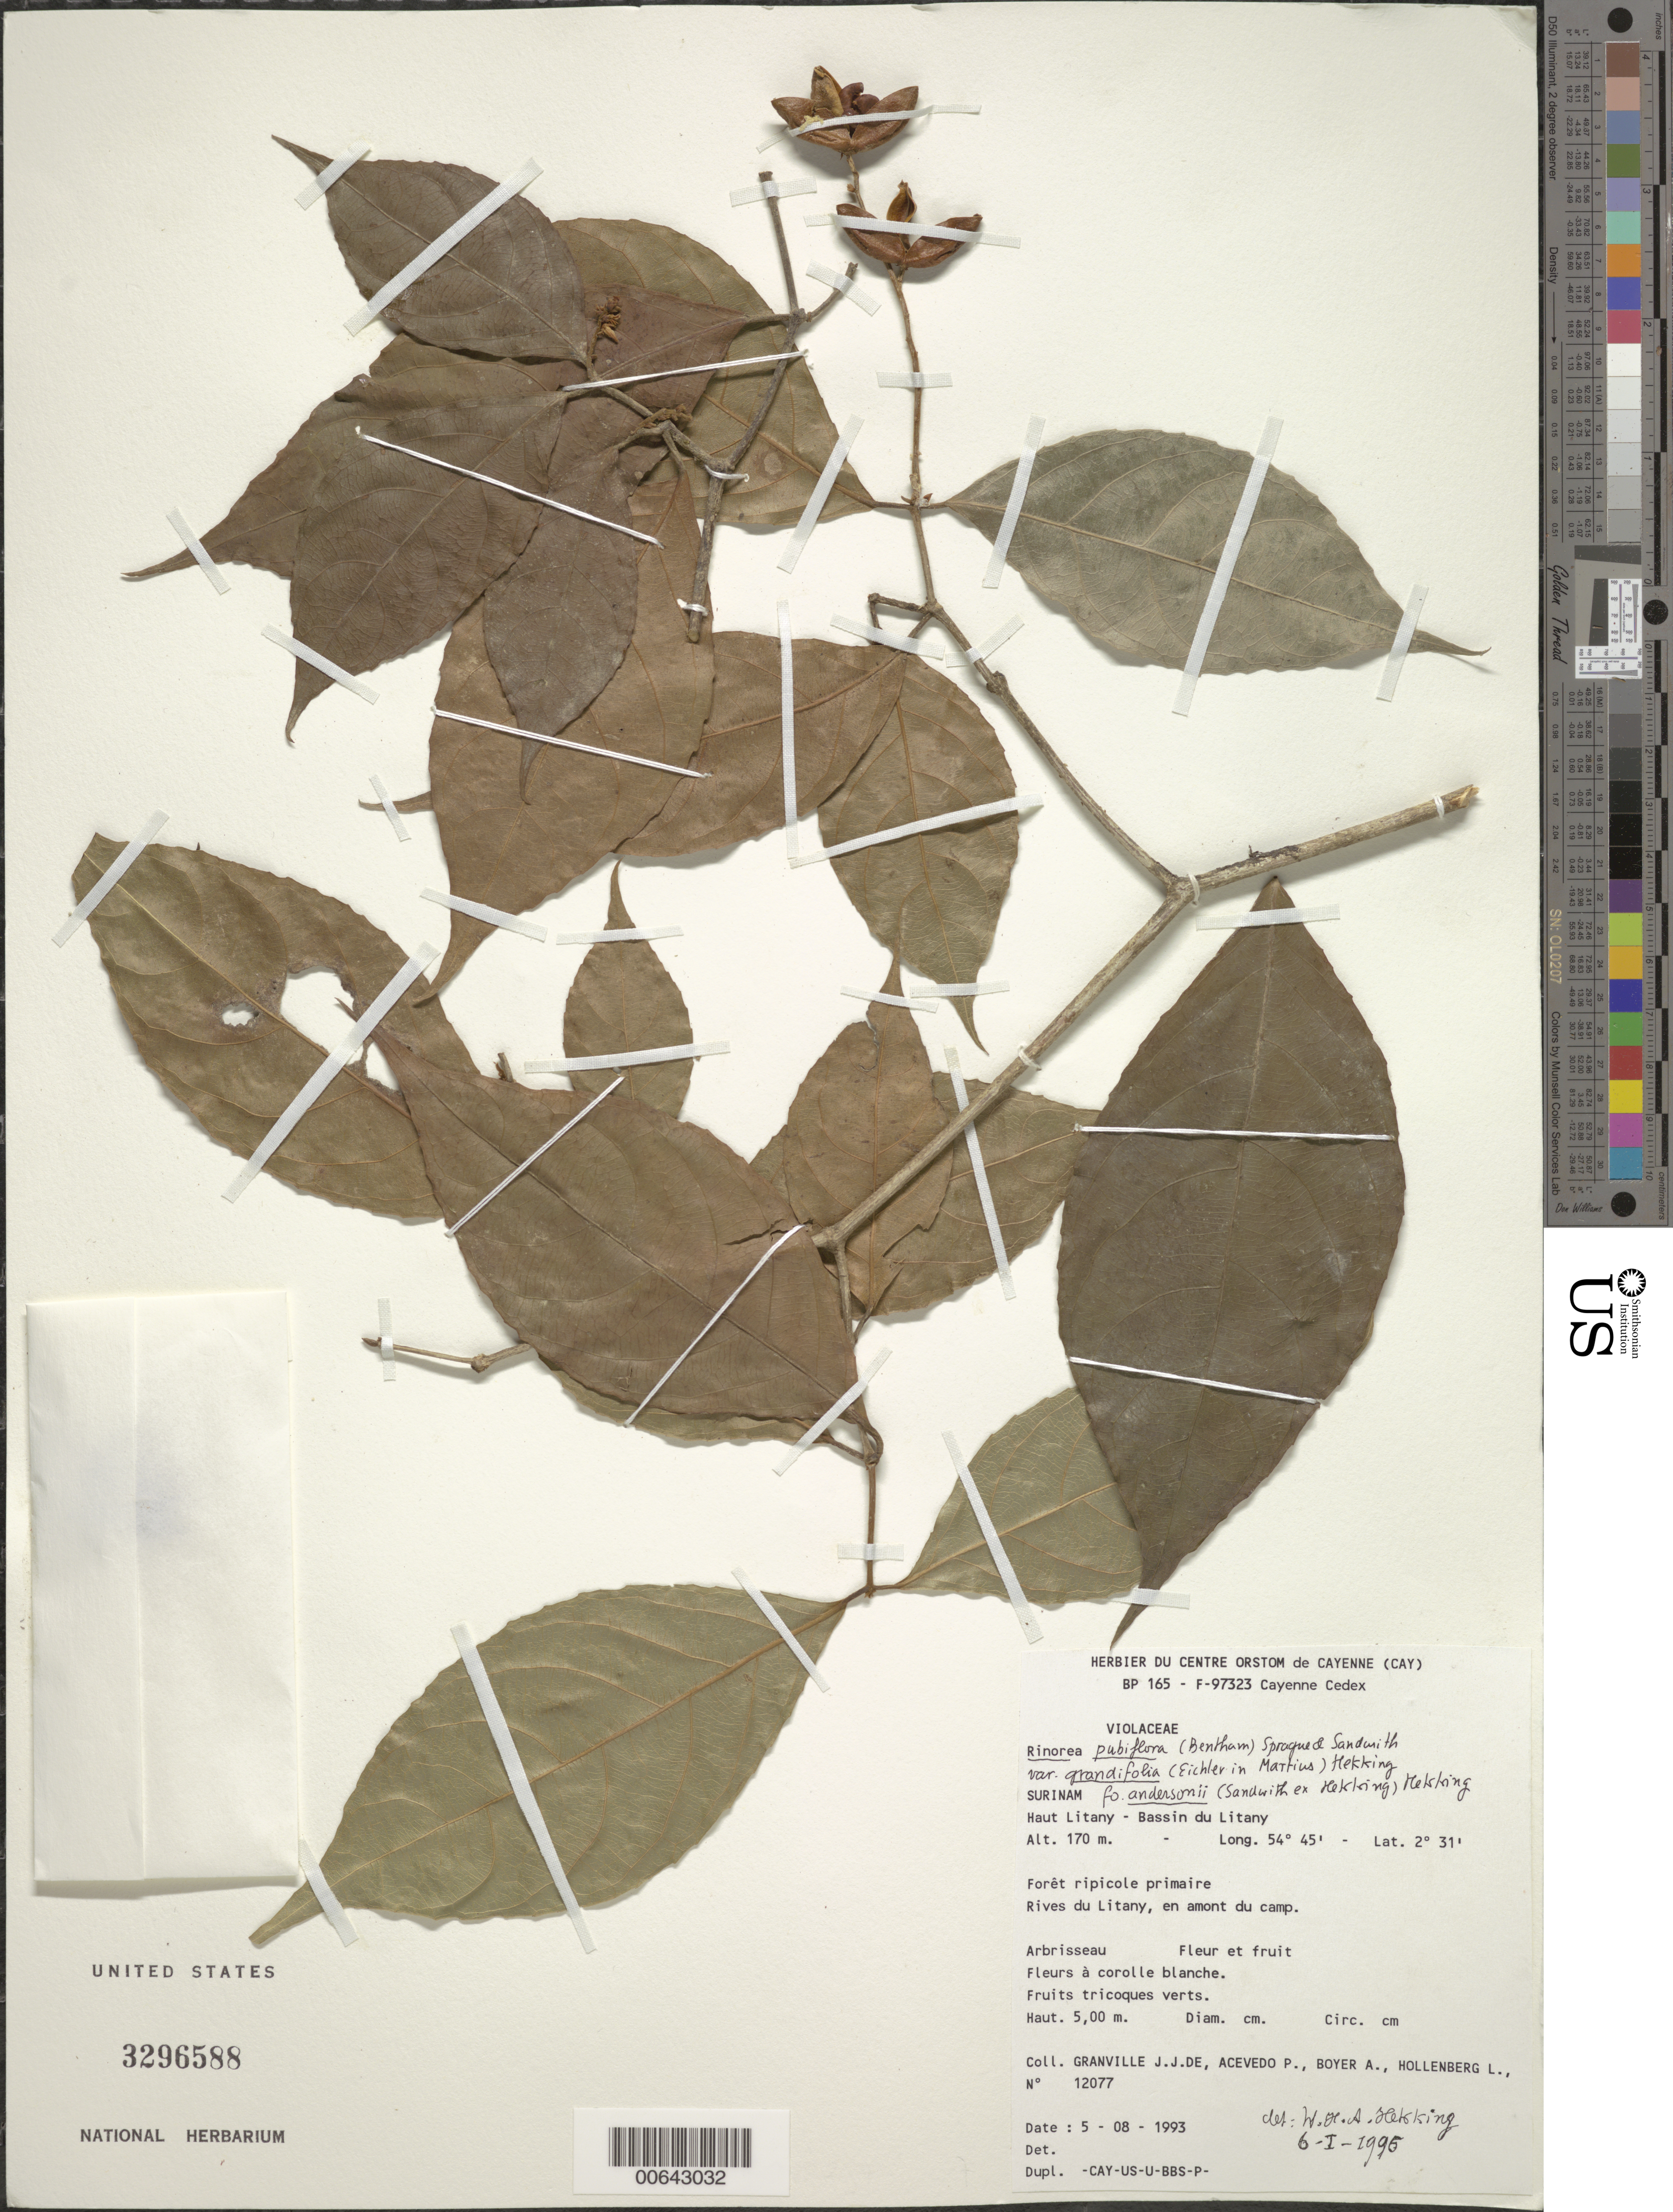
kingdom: Plantae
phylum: Tracheophyta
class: Magnoliopsida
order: Malpighiales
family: Violaceae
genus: Rinorea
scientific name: Rinorea pubiflora var. grandifolia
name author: (Eichler) Hekking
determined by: Hekking, W. H. A.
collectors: J.-J. de Granville, P. Acevedo-Rodr., A. Boyer & L. Hollenberg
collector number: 12077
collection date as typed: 5-Aug-93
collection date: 1993-08-05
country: Suriname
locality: Haut Litany, Bassin du Litany, rives du Litany, en amont du camp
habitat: Primary riparian forest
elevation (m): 170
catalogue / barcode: US 3296588